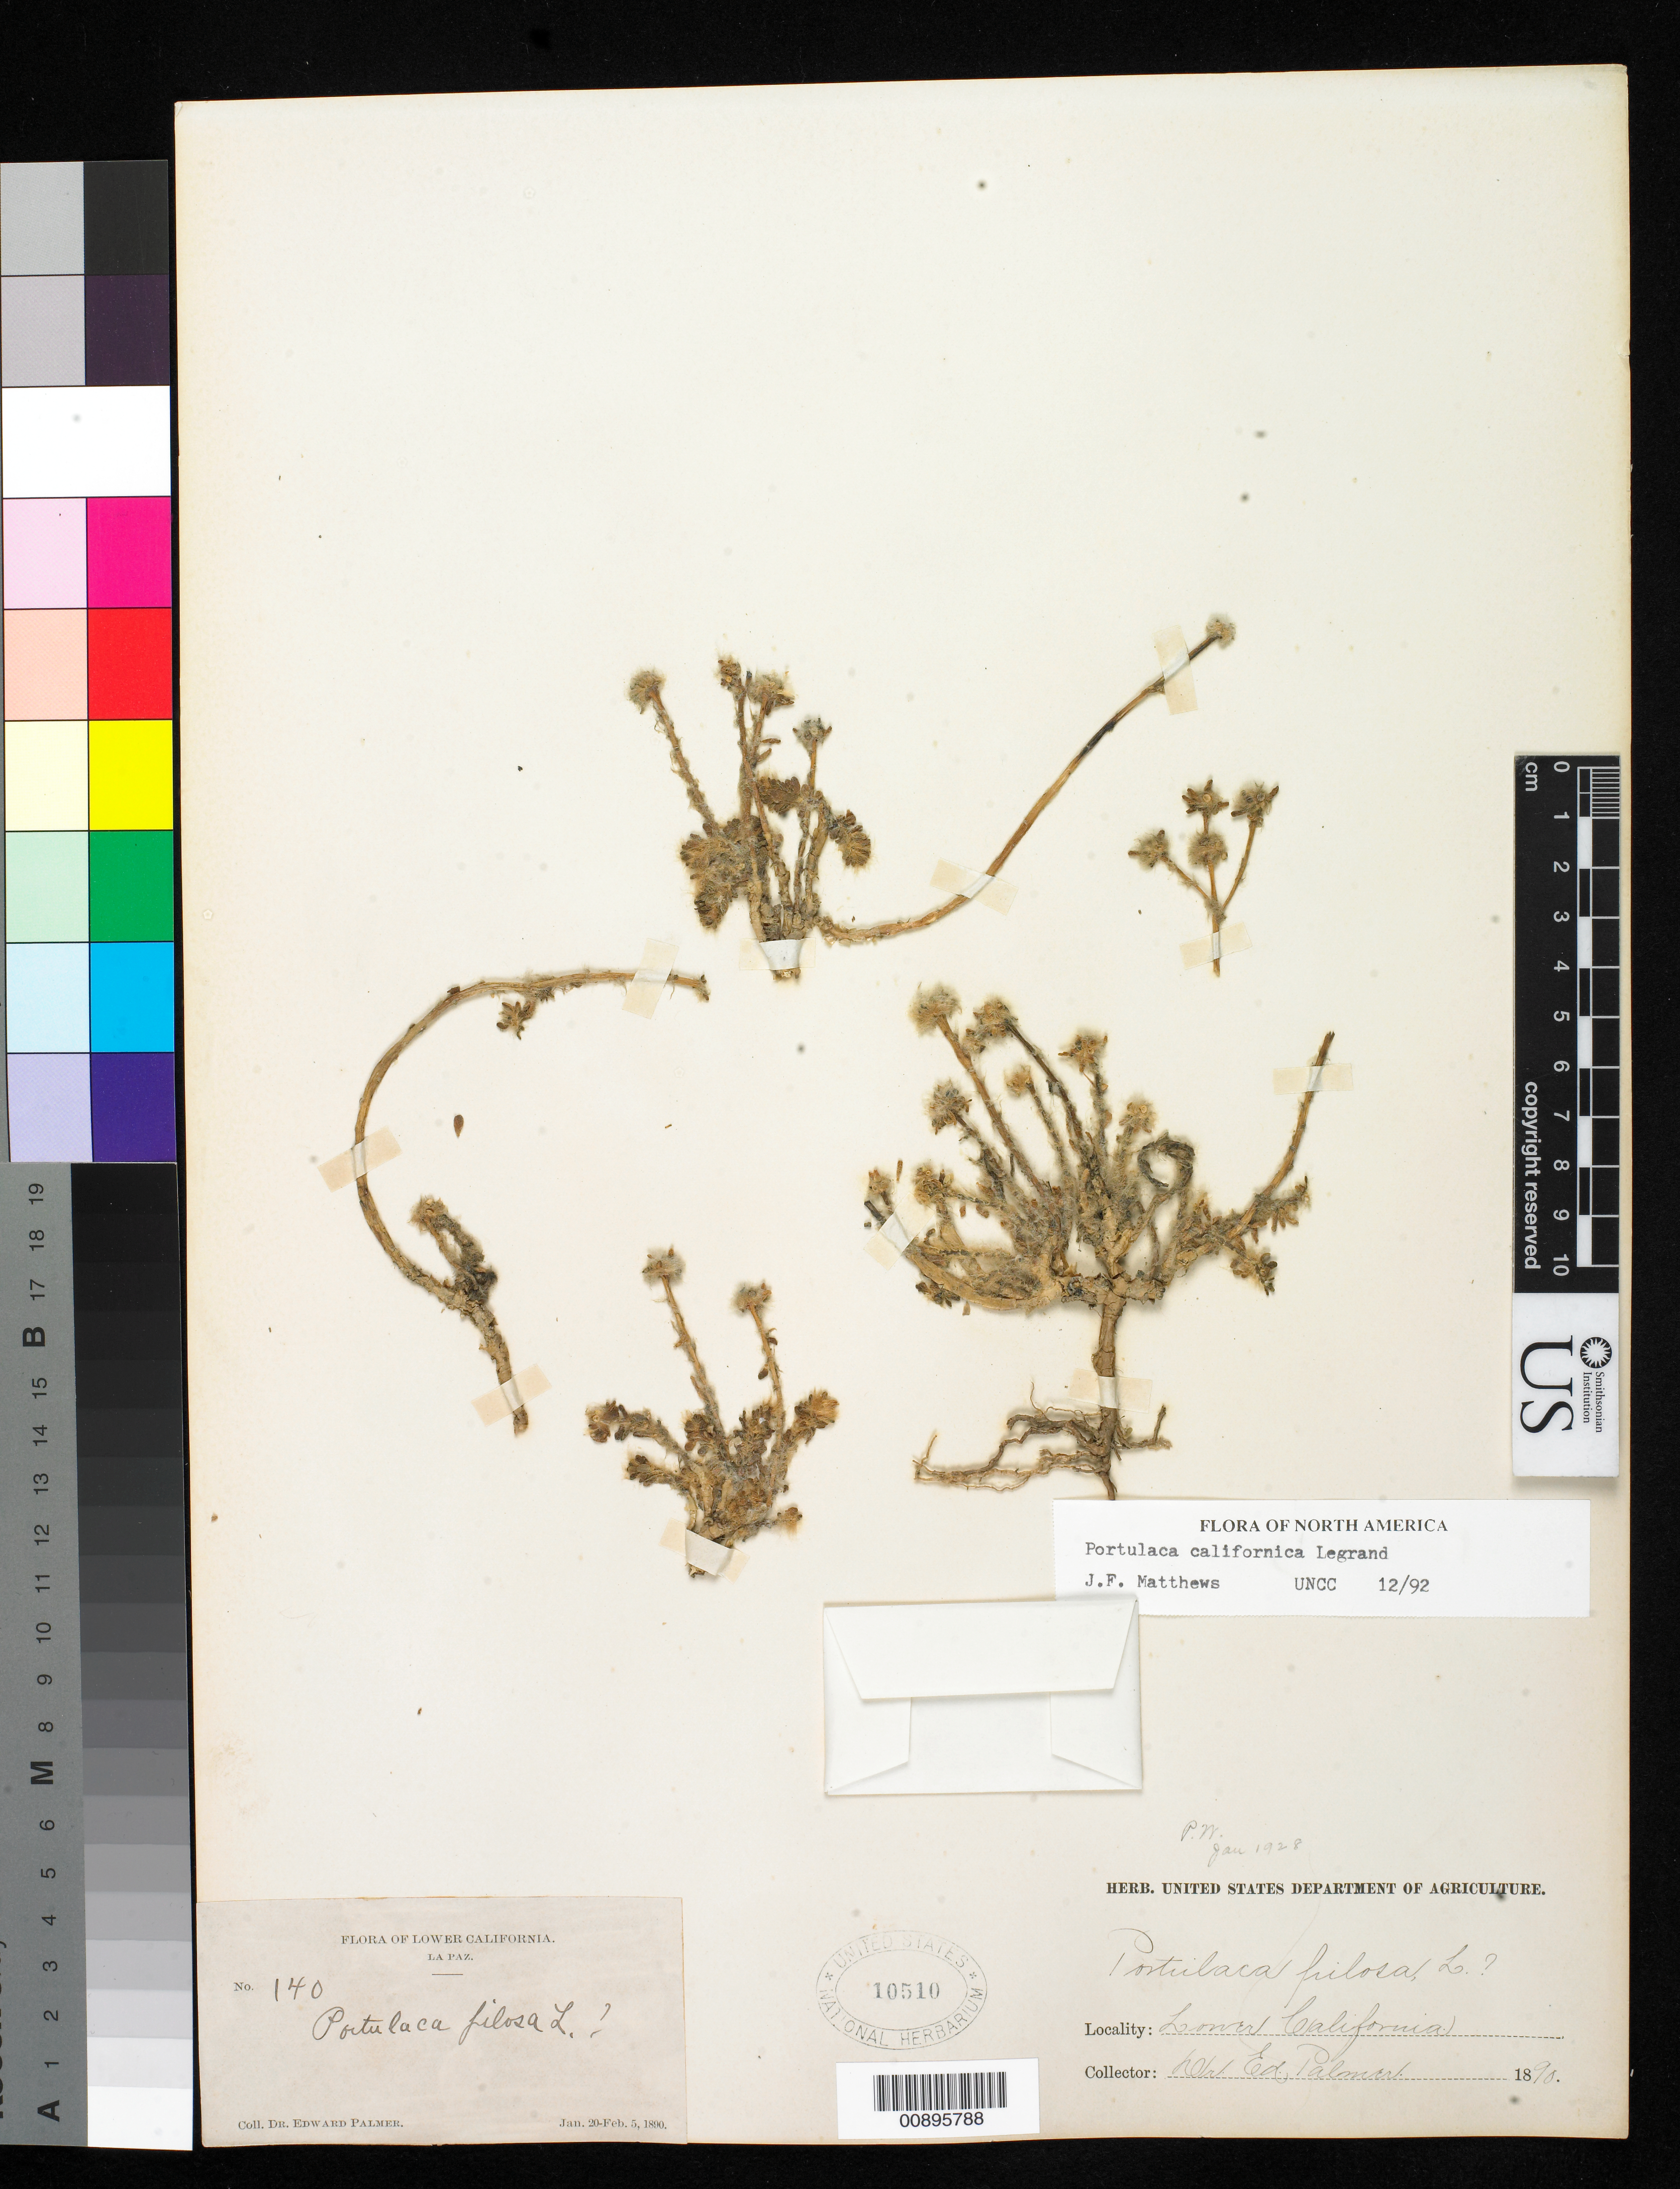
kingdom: Plantae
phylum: Tracheophyta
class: Magnoliopsida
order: Caryophyllales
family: Portulacaceae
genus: Portulaca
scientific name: Portulaca californica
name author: D. Legrand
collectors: E. Palmer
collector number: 140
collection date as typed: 20 Jan 1890 to 05 Feb 1890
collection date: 1890-01-20/1890-02-05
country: Mexico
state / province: Baja California Sur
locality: La Paz, Baja California Sur.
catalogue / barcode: US 10510